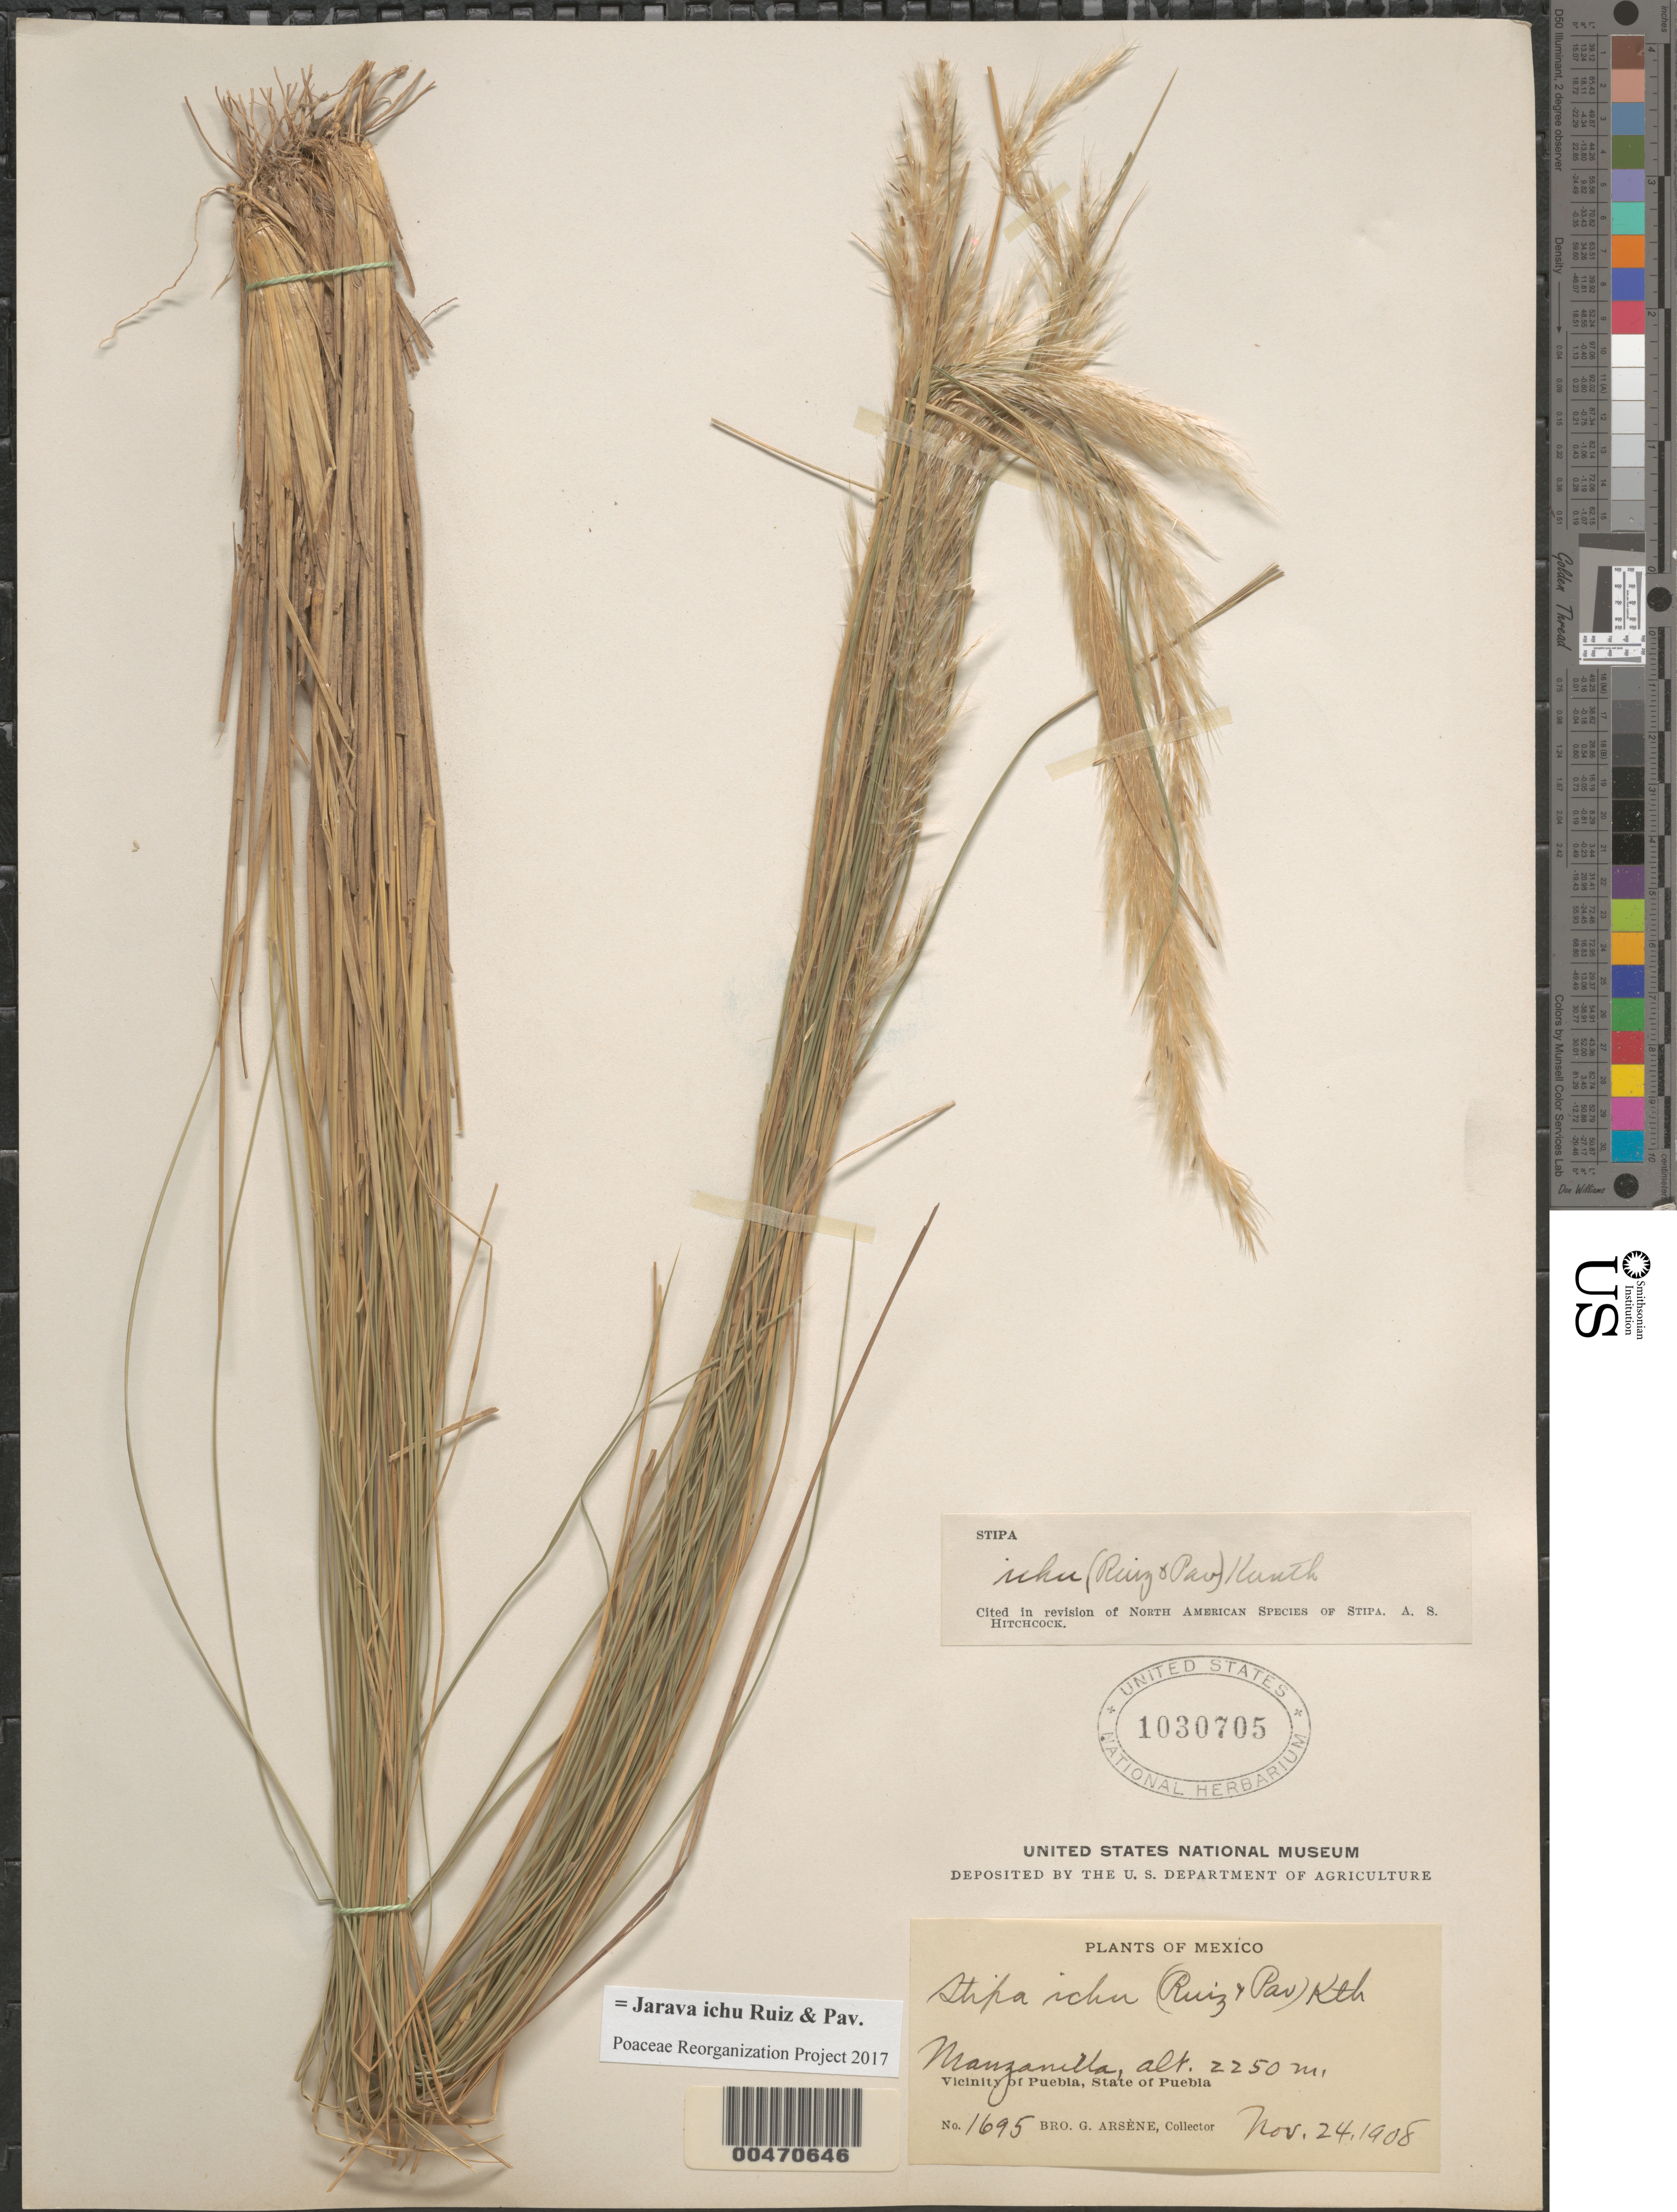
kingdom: Plantae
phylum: Tracheophyta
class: Liliopsida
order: Poales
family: Poaceae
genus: Jarava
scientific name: Jarava ichu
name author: Ruiz & Pav.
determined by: Poaceae Reorganization Project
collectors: Bro. G. Arsène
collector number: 1695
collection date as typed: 24 Nov 1908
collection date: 1908-11-24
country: Mexico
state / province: Puebla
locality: Manzanilla, vicinity of Puebla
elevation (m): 2250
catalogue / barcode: US 1030705